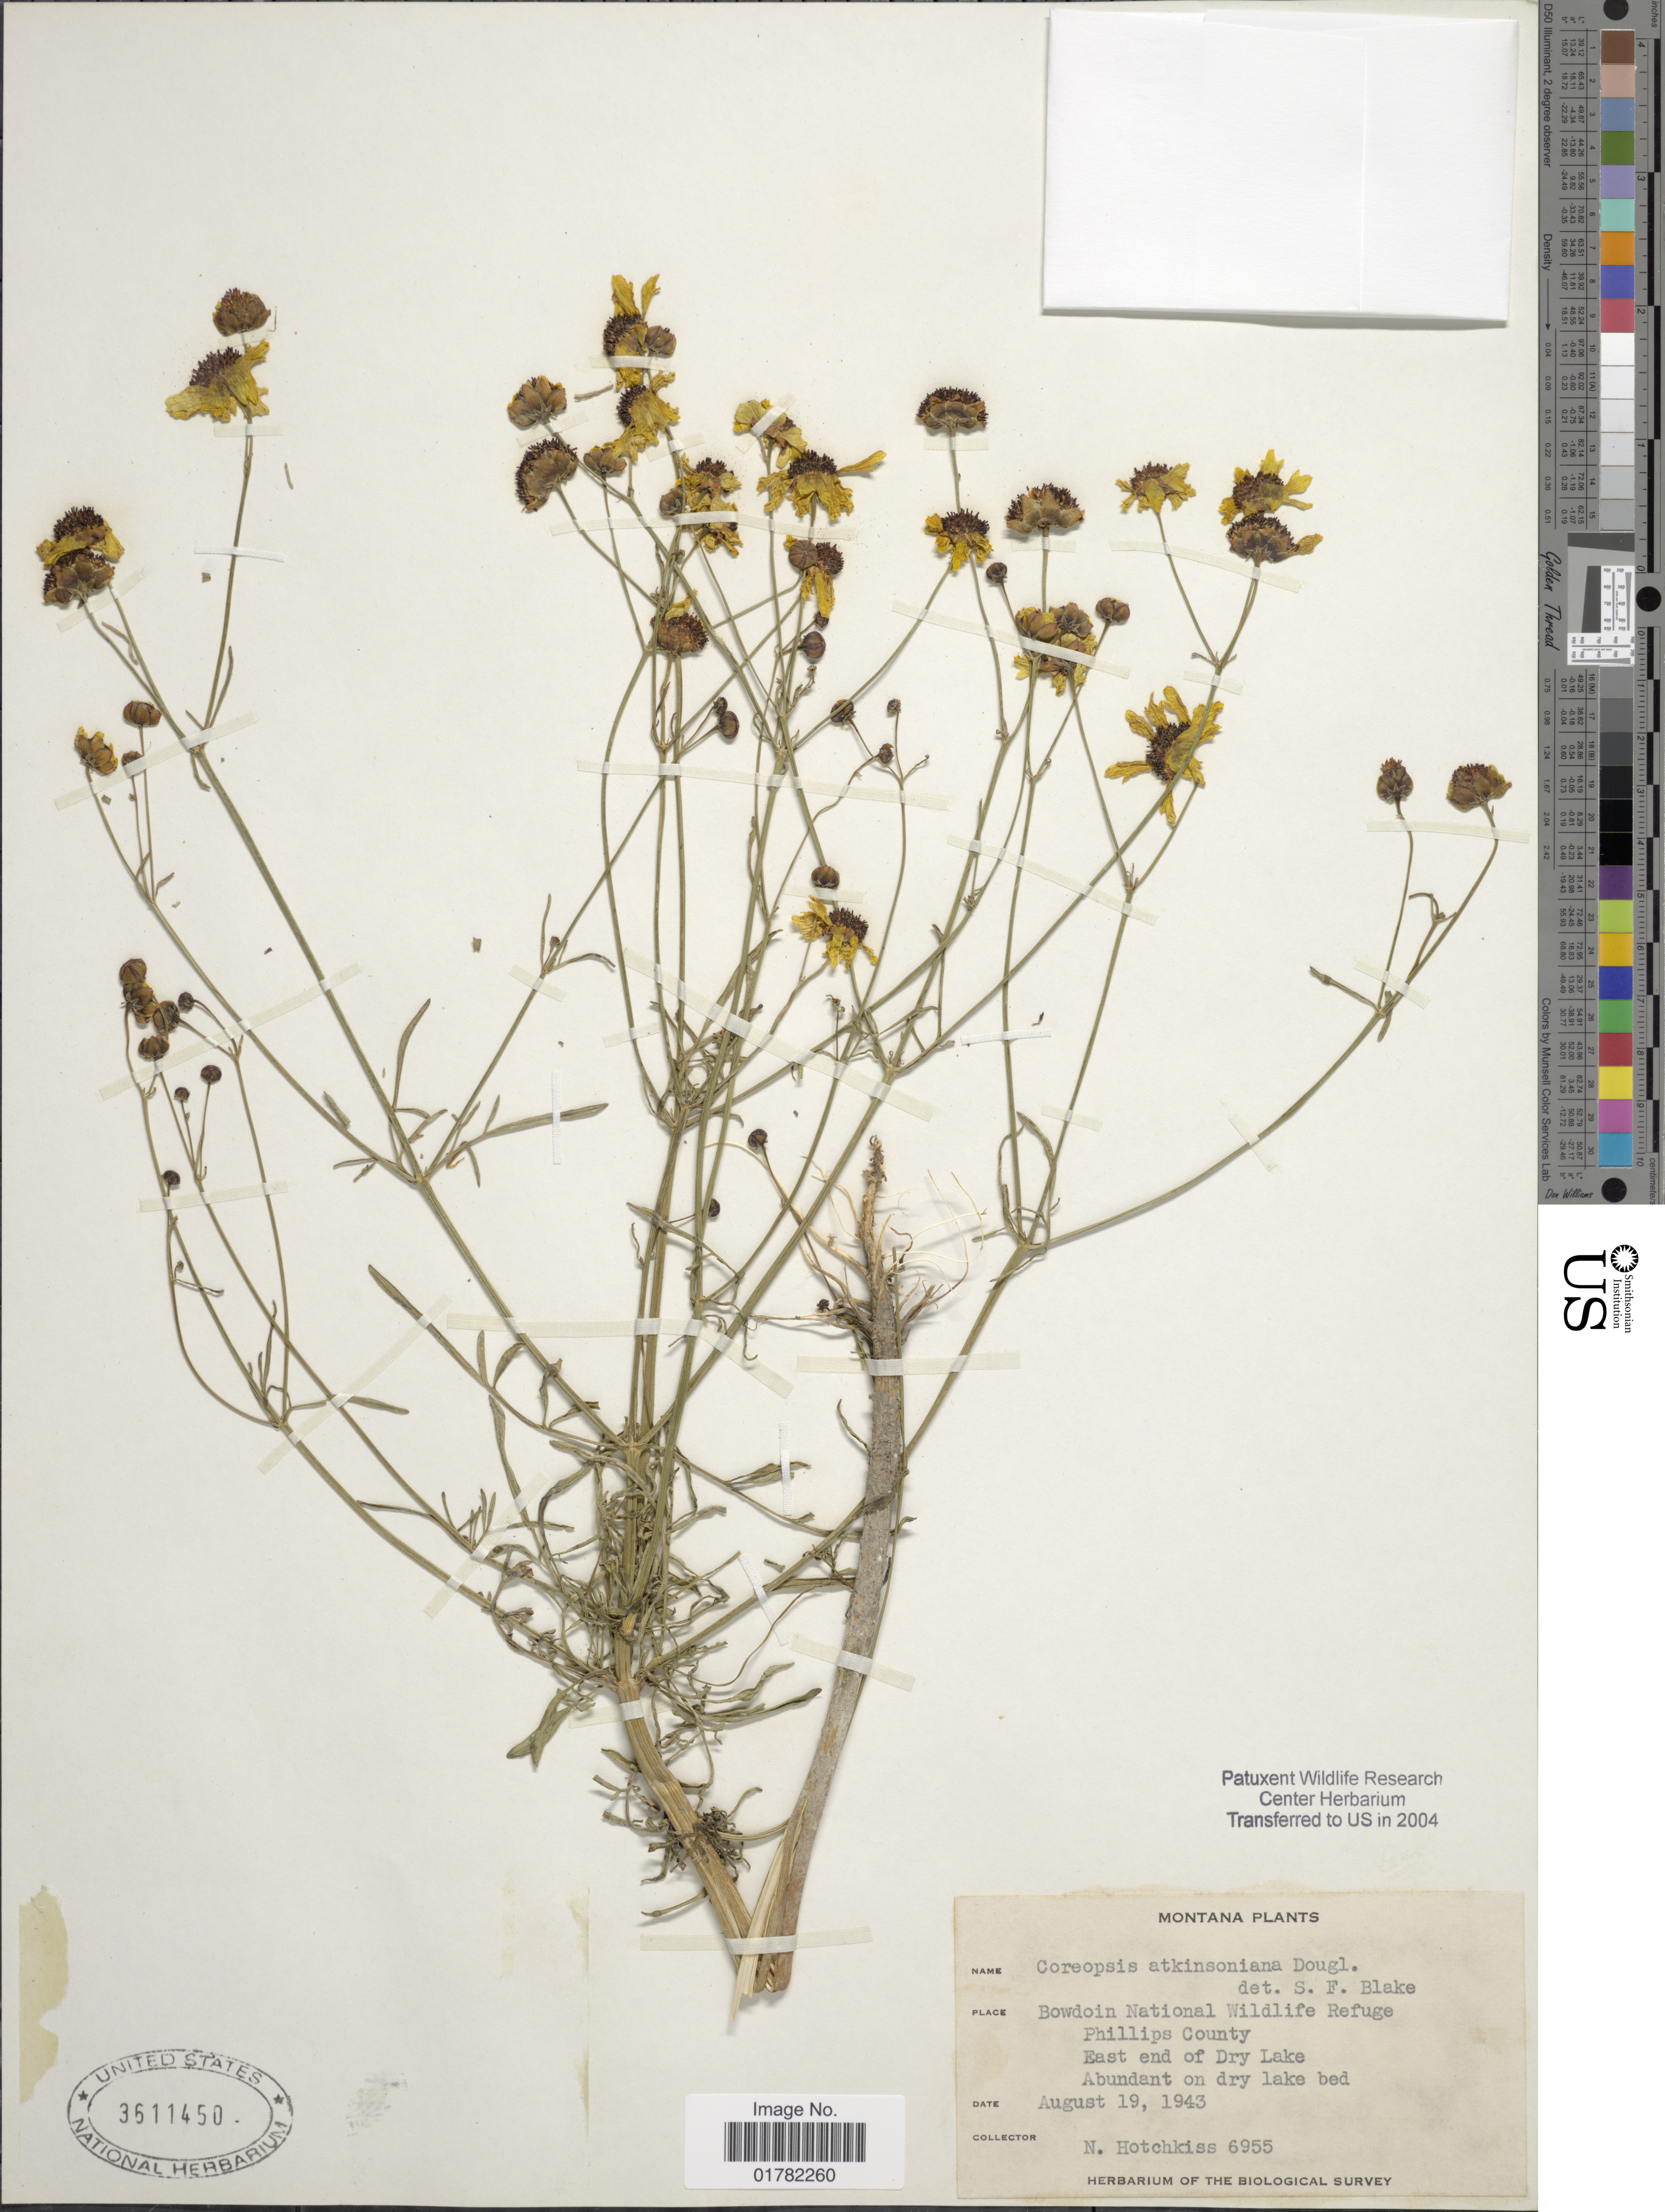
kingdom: Plantae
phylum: Tracheophyta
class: Magnoliopsida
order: Asterales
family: Asteraceae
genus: Coreopsis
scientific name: Coreopsis atkinsoniana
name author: Douglas ex Lindl.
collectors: N. Hotchkiss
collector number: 6955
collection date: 1943-08-19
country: United States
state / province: Montana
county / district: Phillips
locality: Bowdoin National Wildlife Refuge, east end of Dry Lake, abundant on dry lake bed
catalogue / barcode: US 3611450